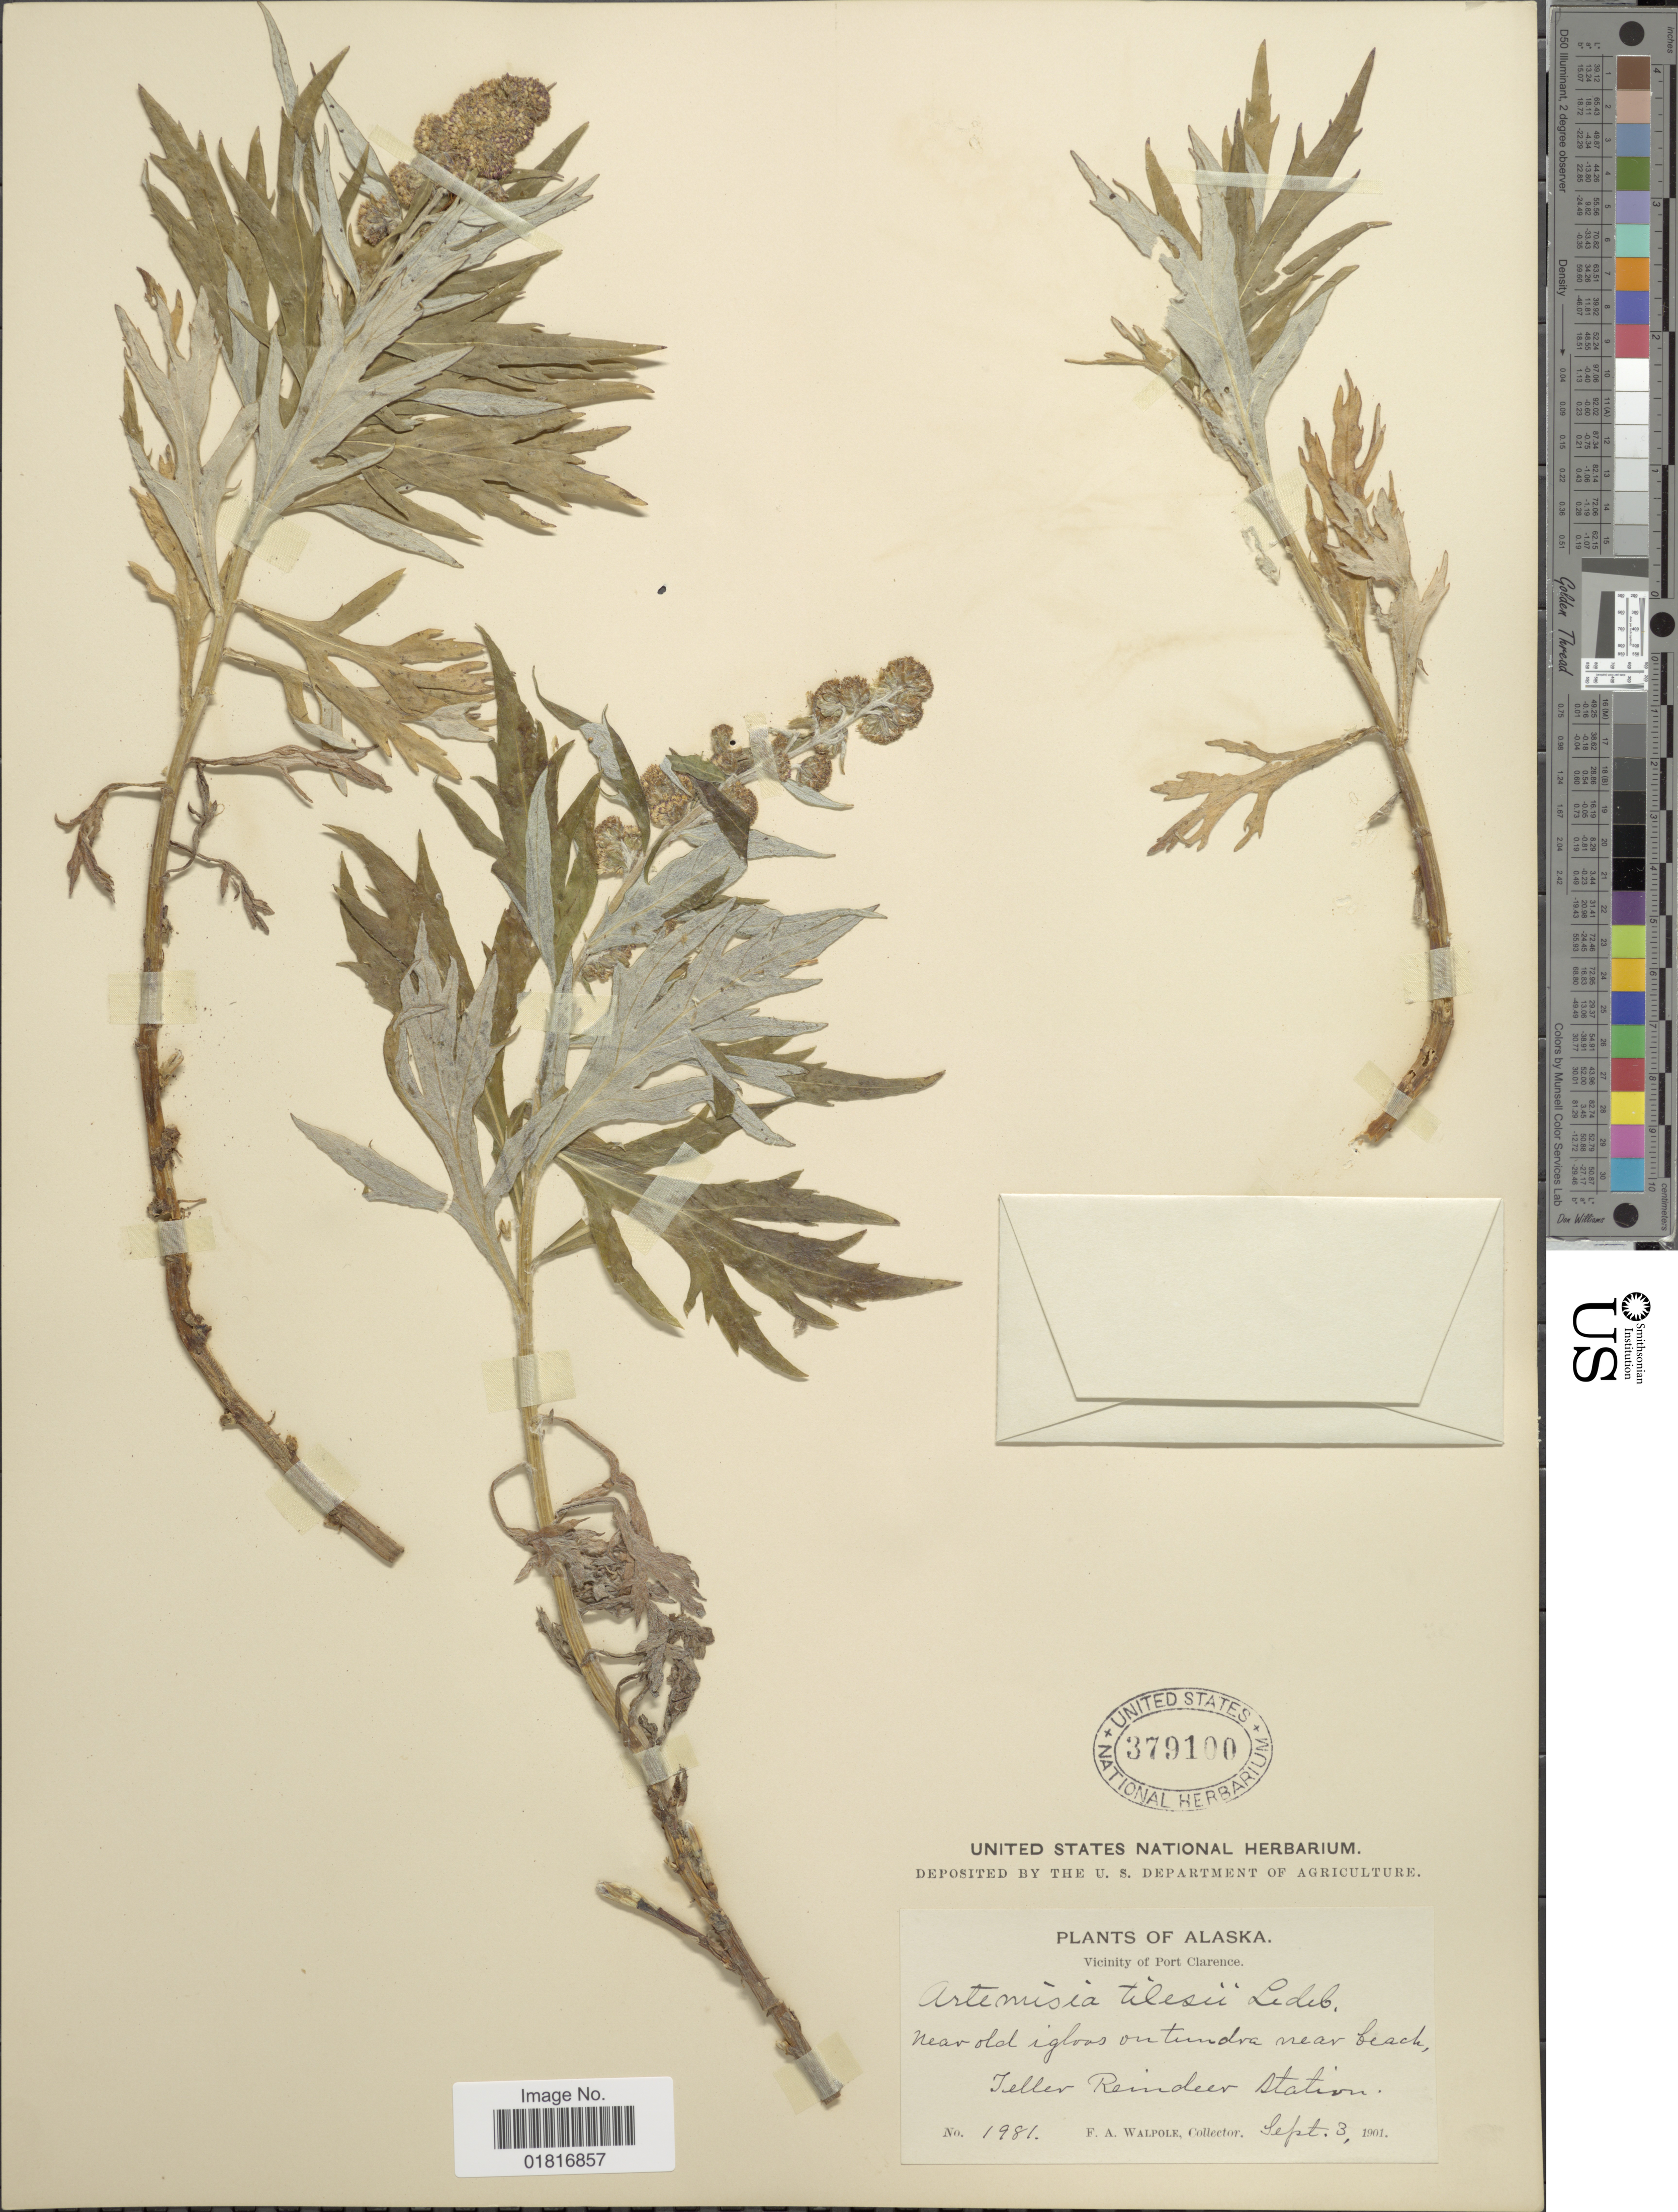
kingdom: Plantae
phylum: Tracheophyta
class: Magnoliopsida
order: Asterales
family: Asteraceae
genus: Artemisia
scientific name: Artemisia tilesii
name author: Ledeb.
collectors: F. Walpole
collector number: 1981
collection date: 1901-09-03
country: United States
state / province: Alaska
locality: Vicinity of Port Clarence, near old igloos on tundra near beach, Teller Reinder Station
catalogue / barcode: US 379100